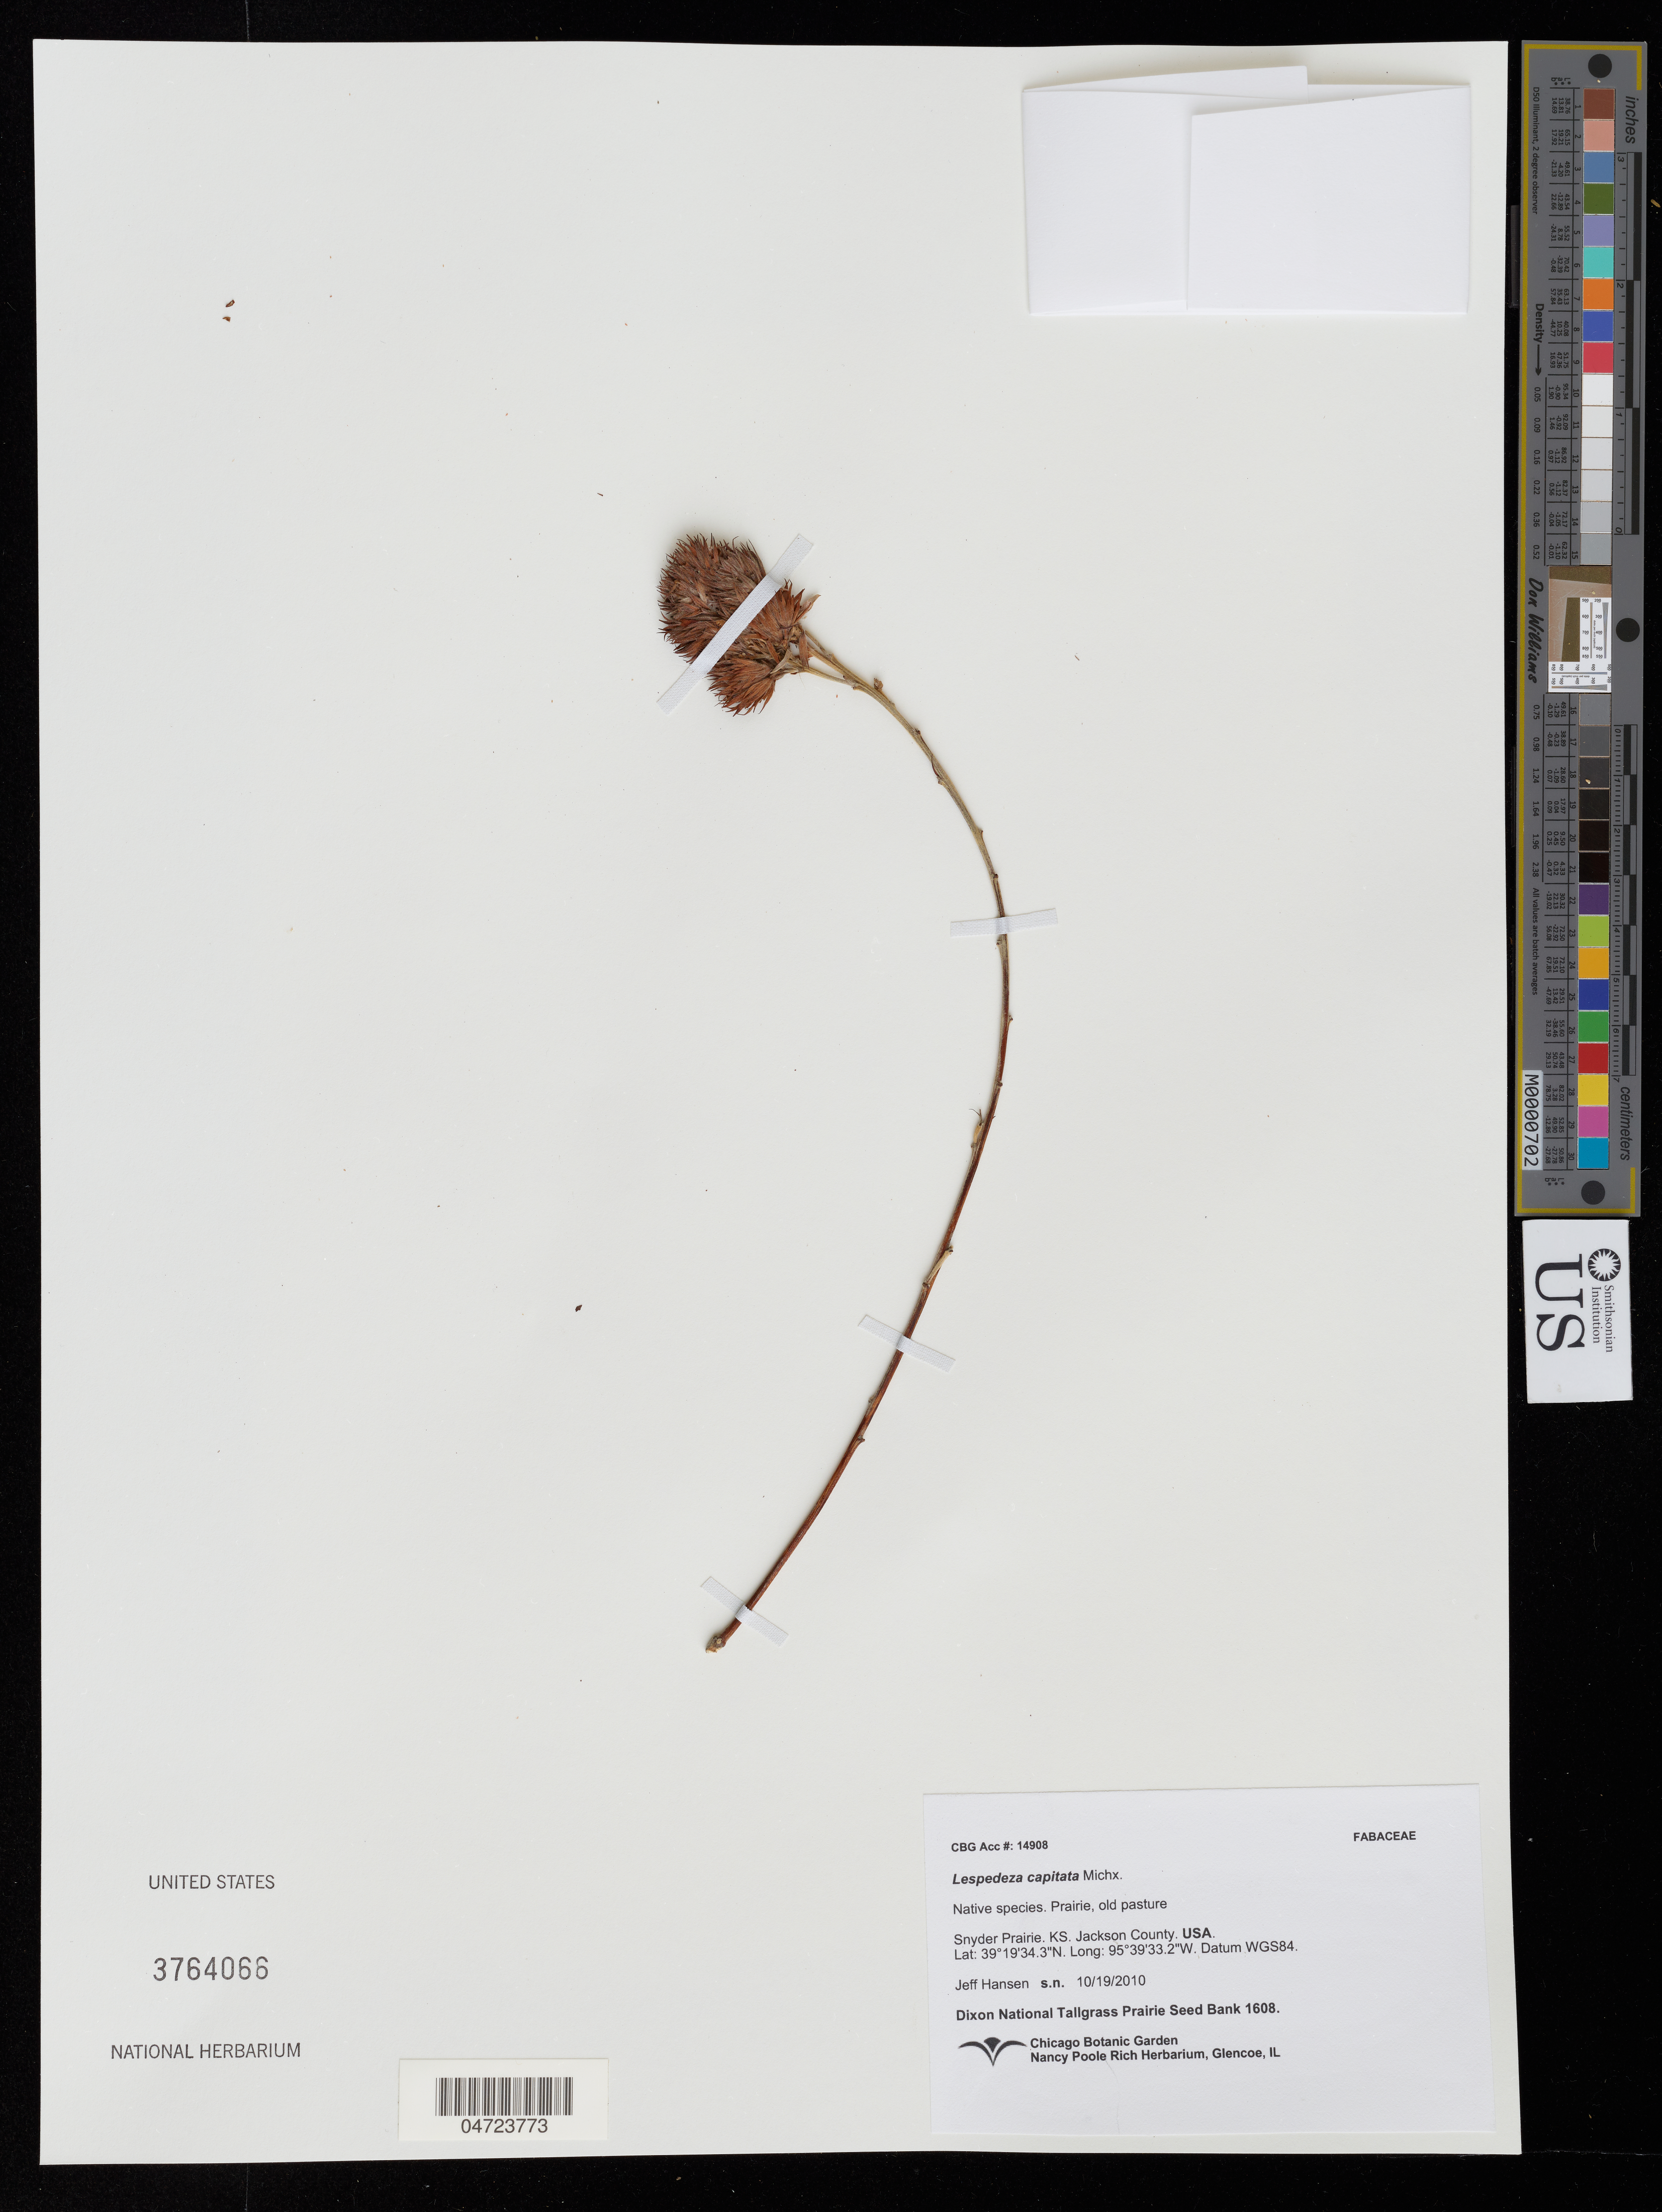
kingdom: Plantae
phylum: Tracheophyta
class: Magnoliopsida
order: Fabales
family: Fabaceae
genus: Lespedeza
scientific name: Lespedeza capitata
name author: Michx.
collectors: J. Hansen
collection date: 2010-10-19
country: United States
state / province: Kansas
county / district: Jackson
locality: Snyder Prairie. Jackson County.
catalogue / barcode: US 3764066